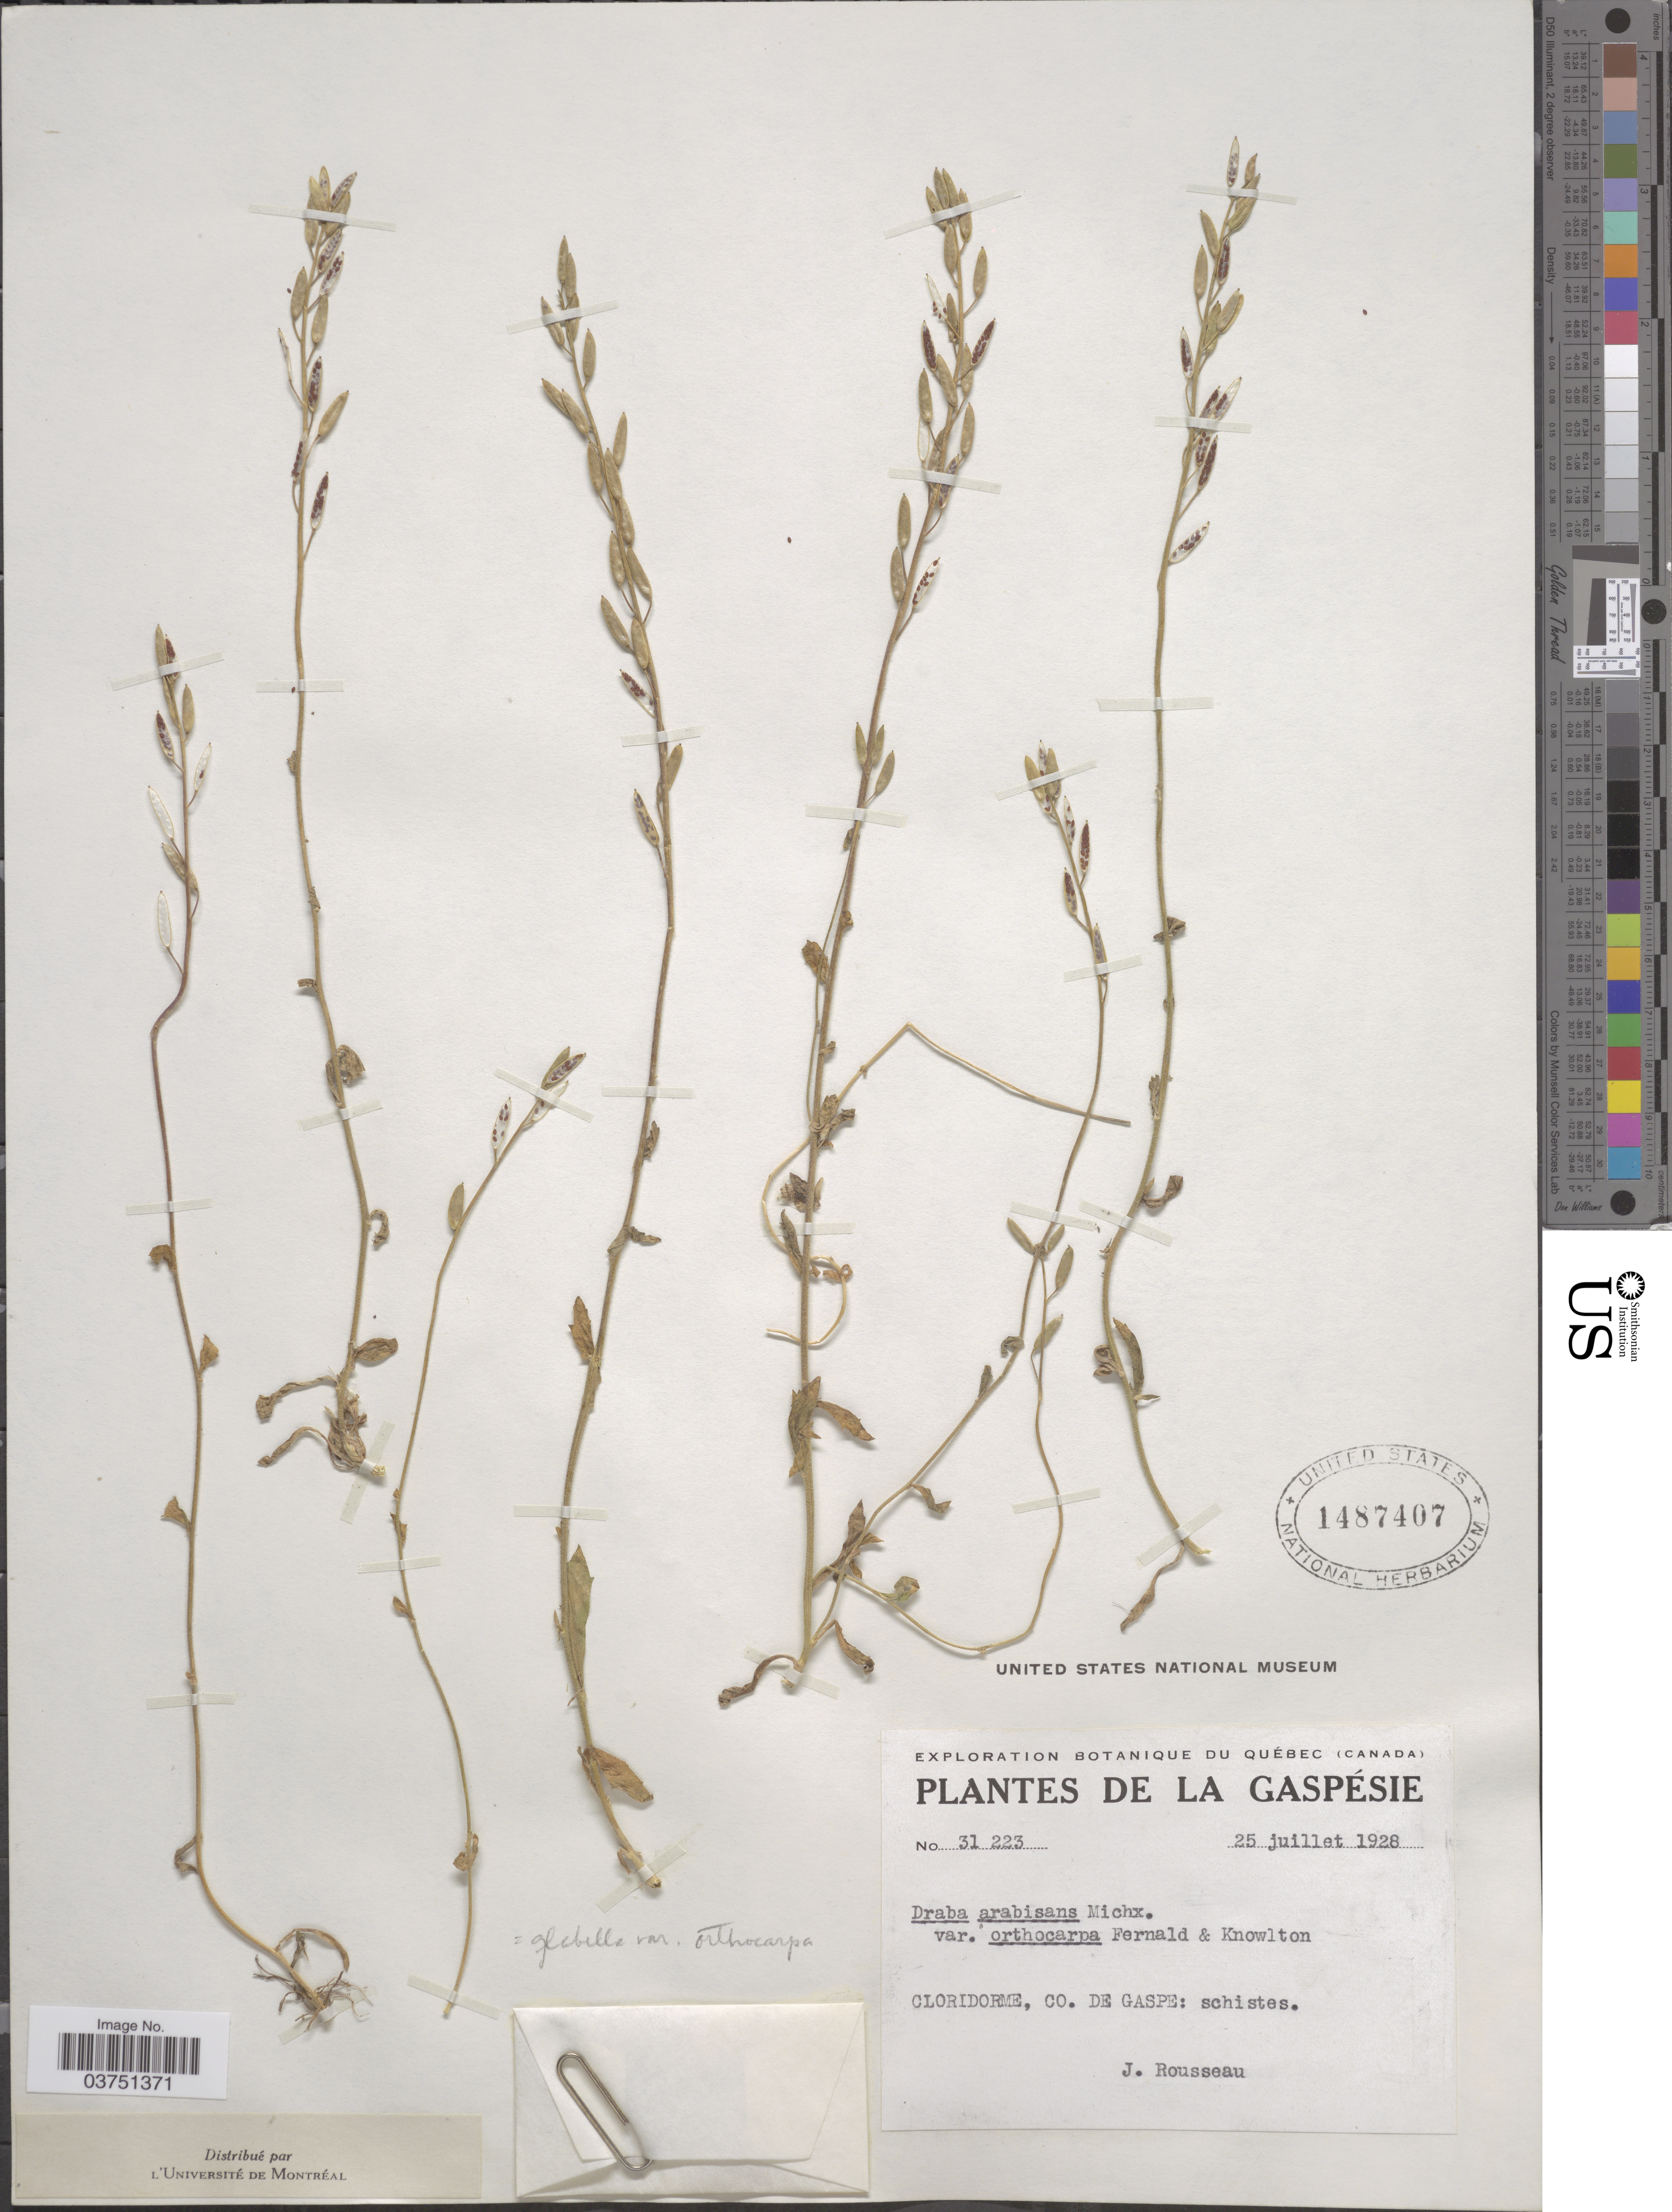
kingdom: Plantae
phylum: Tracheophyta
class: Magnoliopsida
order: Brassicales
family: Brassicaceae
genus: Draba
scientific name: Draba glabella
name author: Pursh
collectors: J. Rousseau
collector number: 31223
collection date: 1928-07-25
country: Canada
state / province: Quebec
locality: La Gaspésie; Cloridorme, Co. De Gaspe.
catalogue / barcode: US 1487407